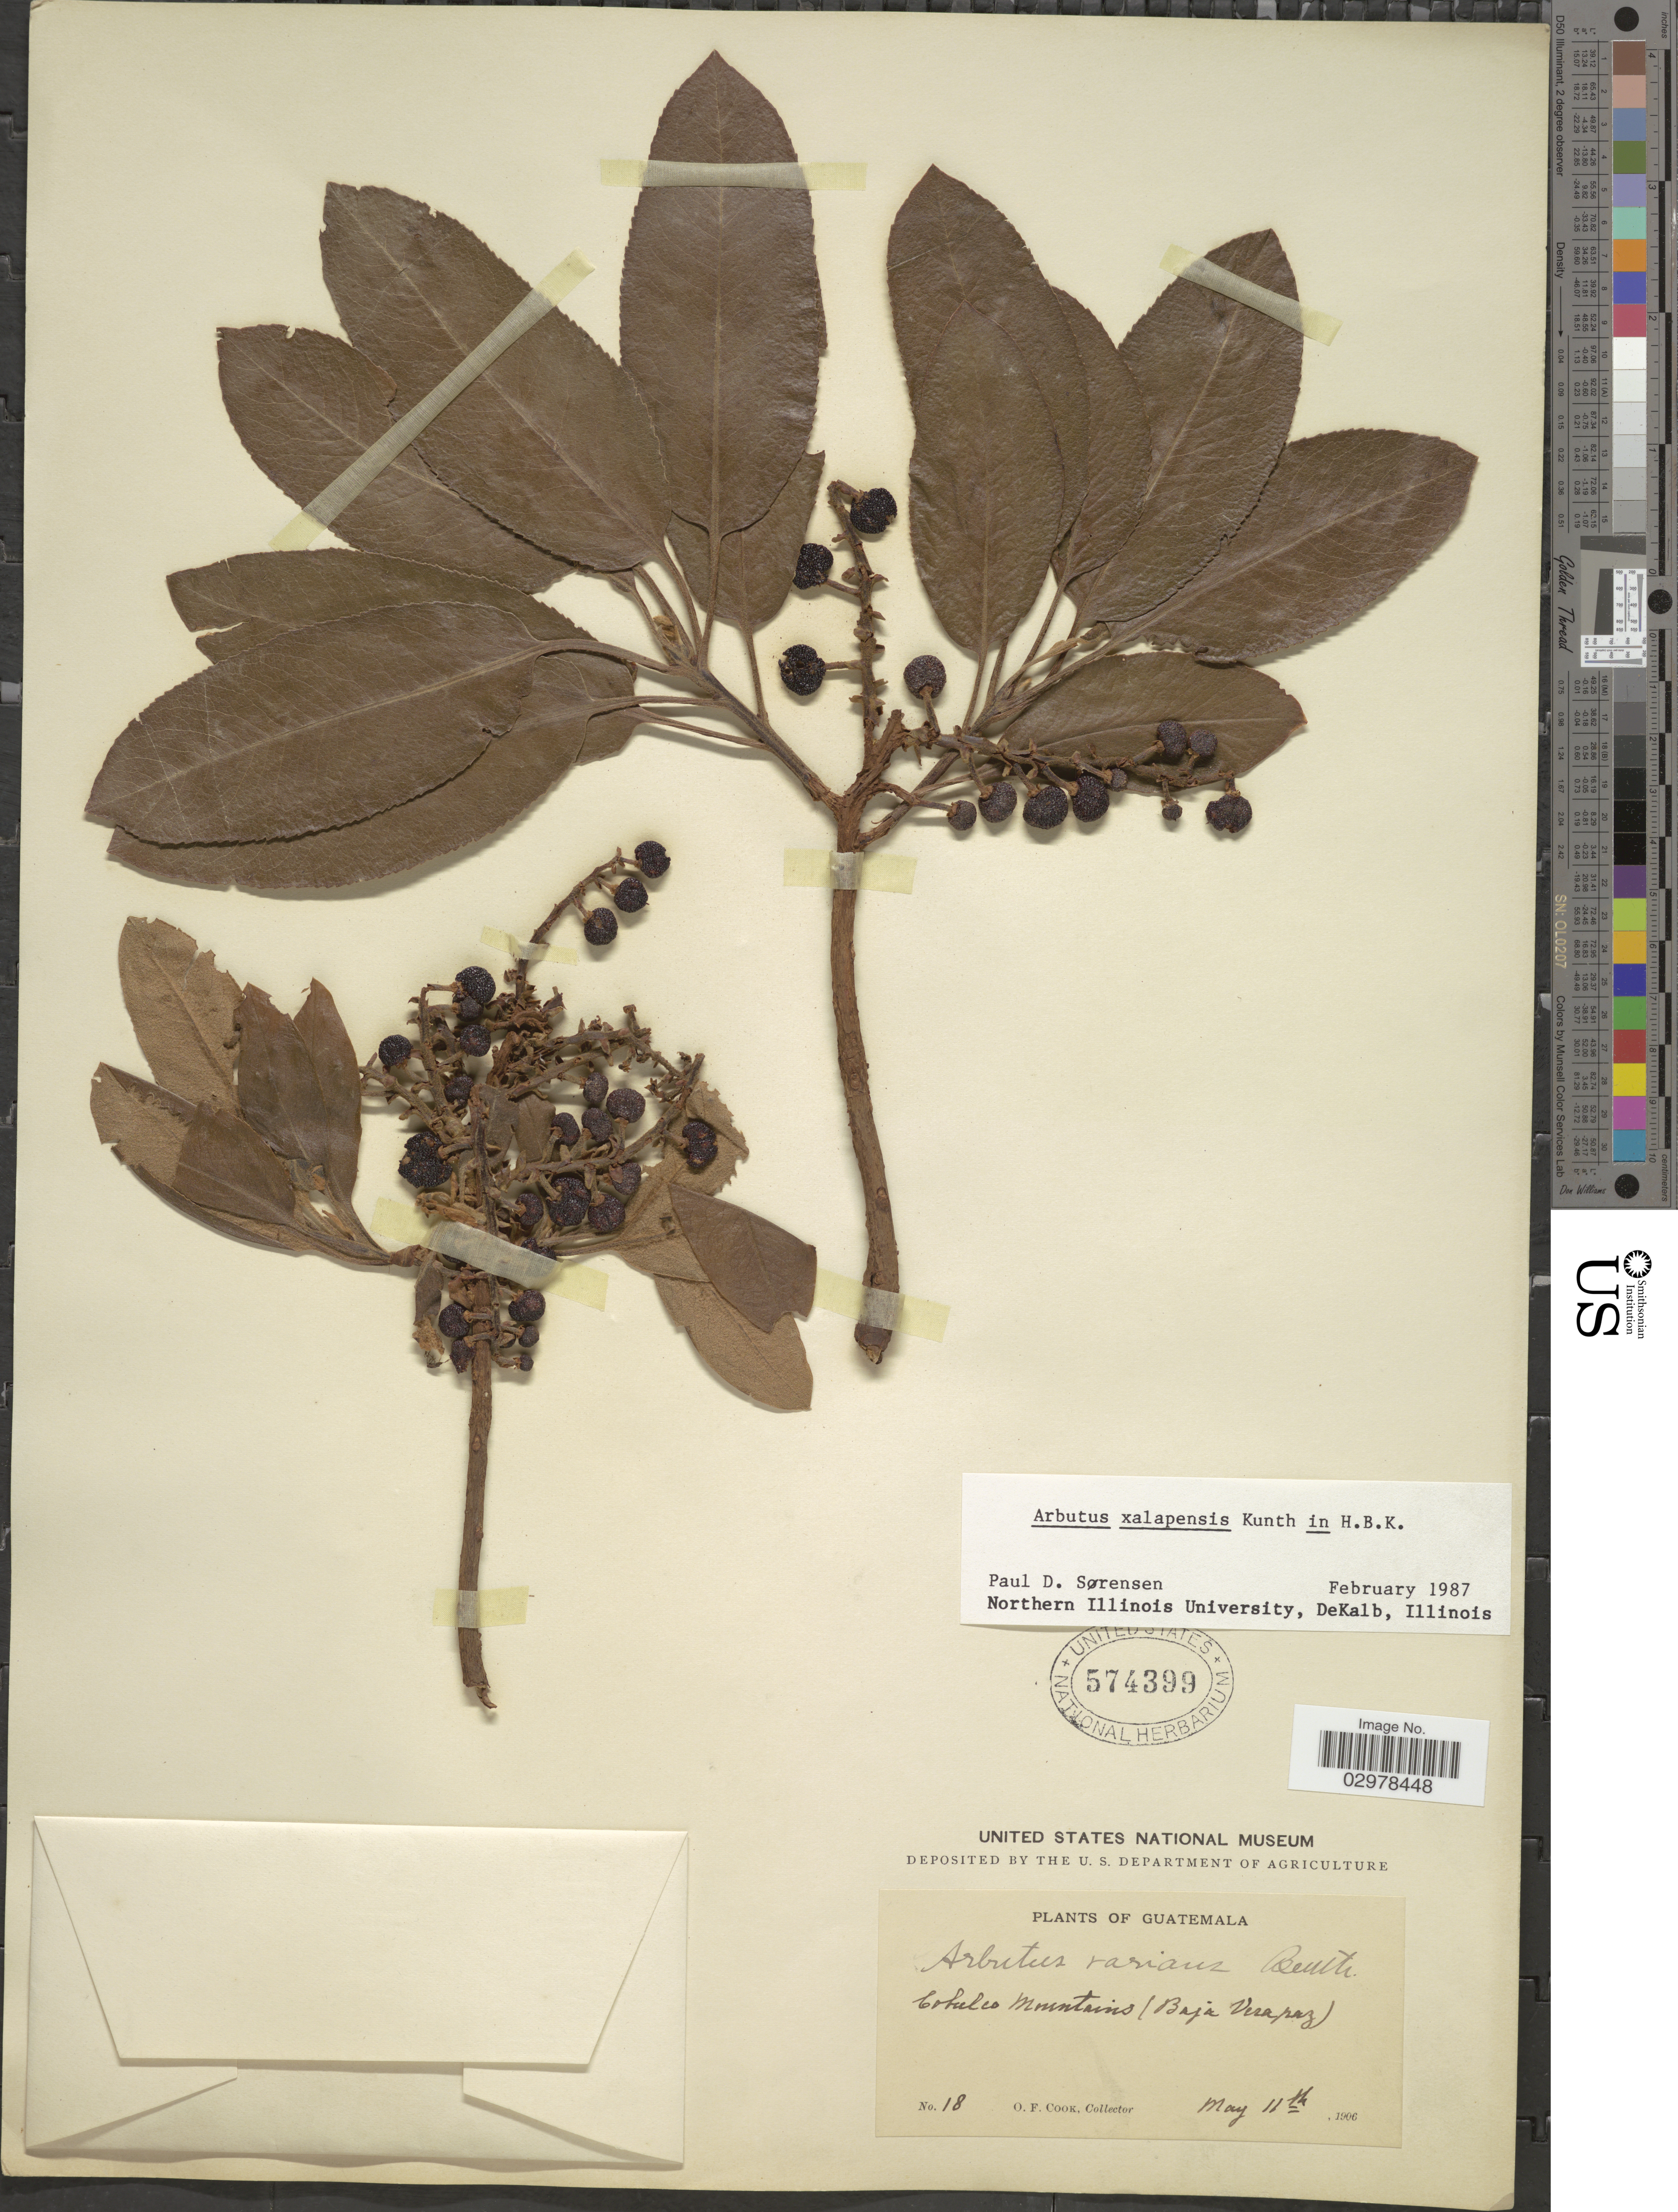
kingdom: Plantae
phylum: Tracheophyta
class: Magnoliopsida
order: Ericales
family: Ericaceae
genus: Arbutus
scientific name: Arbutus xalapensis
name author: Kunth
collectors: O. F. Cook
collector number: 18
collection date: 1906-05-11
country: Guatemala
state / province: Baja Verapaz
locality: Cohulco Mountains (Baja Verapaz).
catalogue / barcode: US 574399